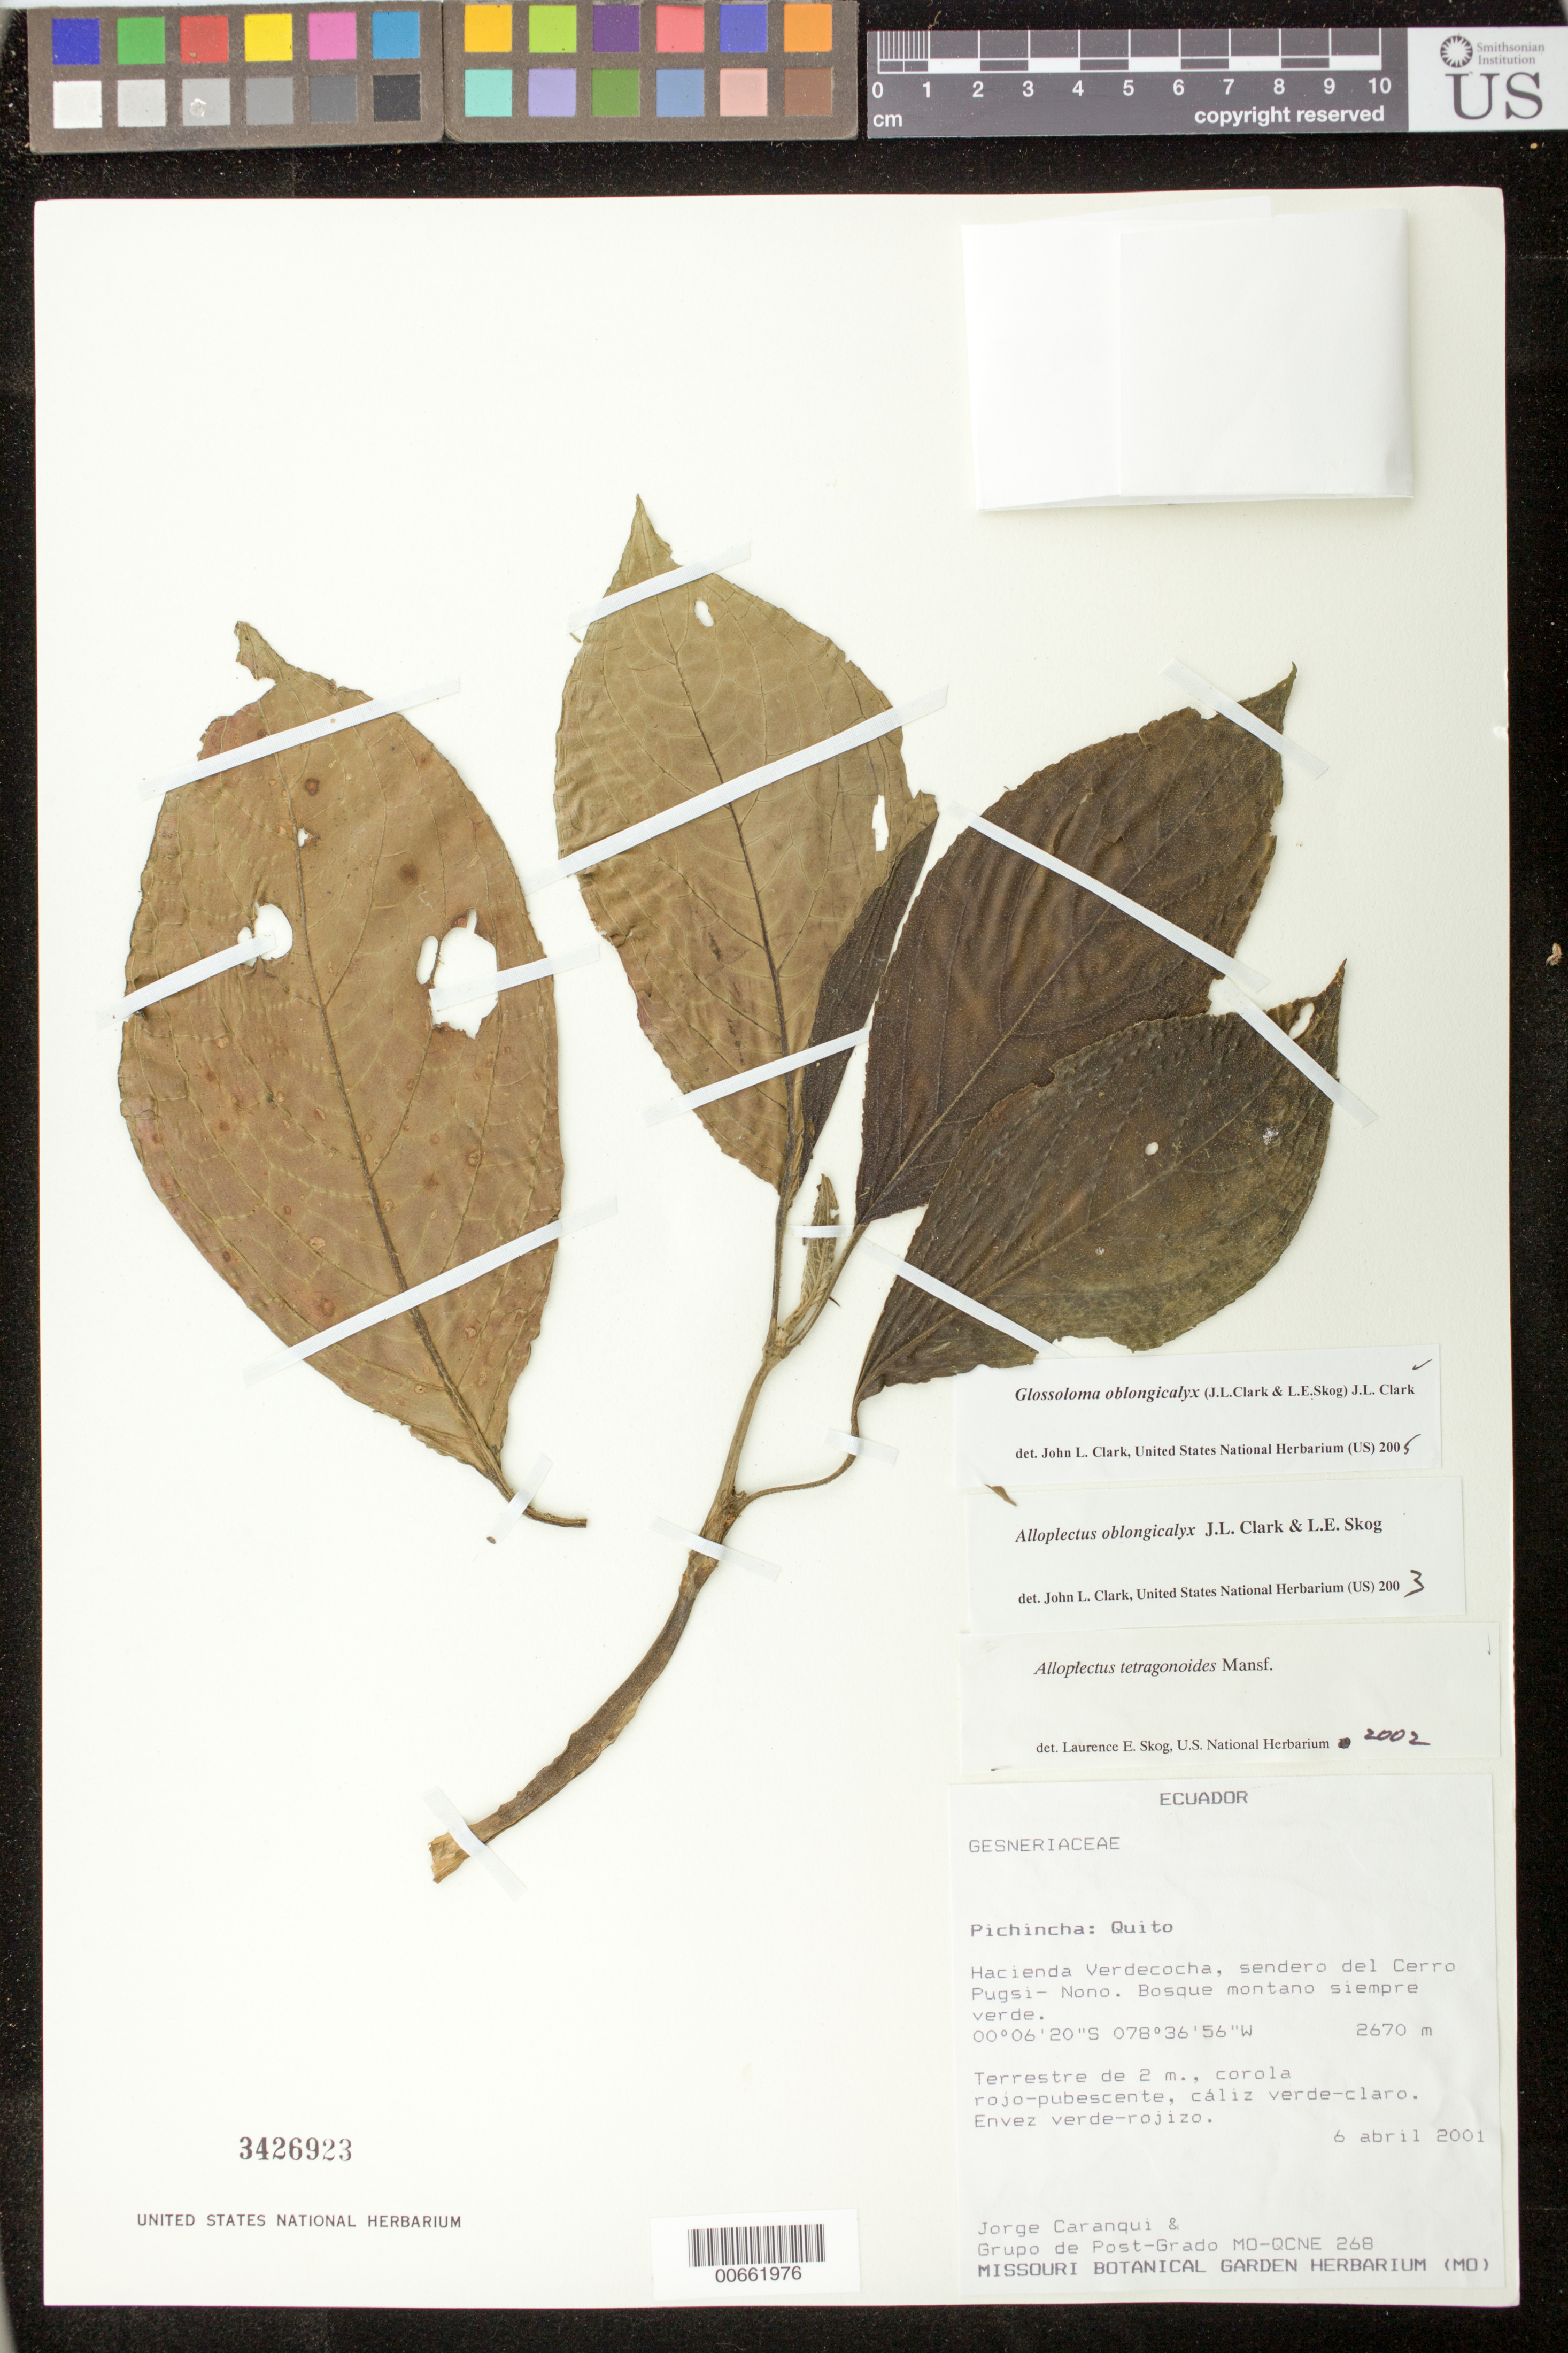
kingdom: Plantae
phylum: Tracheophyta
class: Magnoliopsida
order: Lamiales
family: Gesneriaceae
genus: Glossoloma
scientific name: Glossoloma oblongicalyx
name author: (J.L. Clark & L.E. Skog) J.L. Clark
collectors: J. Caranqui & Grupo Post-Grado MO-QCNE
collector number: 268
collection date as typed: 06 Apr 2001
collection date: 2001-04-06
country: Ecuador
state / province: Pichincha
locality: Quito, Hacienda Verdecocha, sendero del Cerro Pugsi-Nono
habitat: Bosque montano siempre verde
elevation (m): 2670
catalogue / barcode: US 3426923